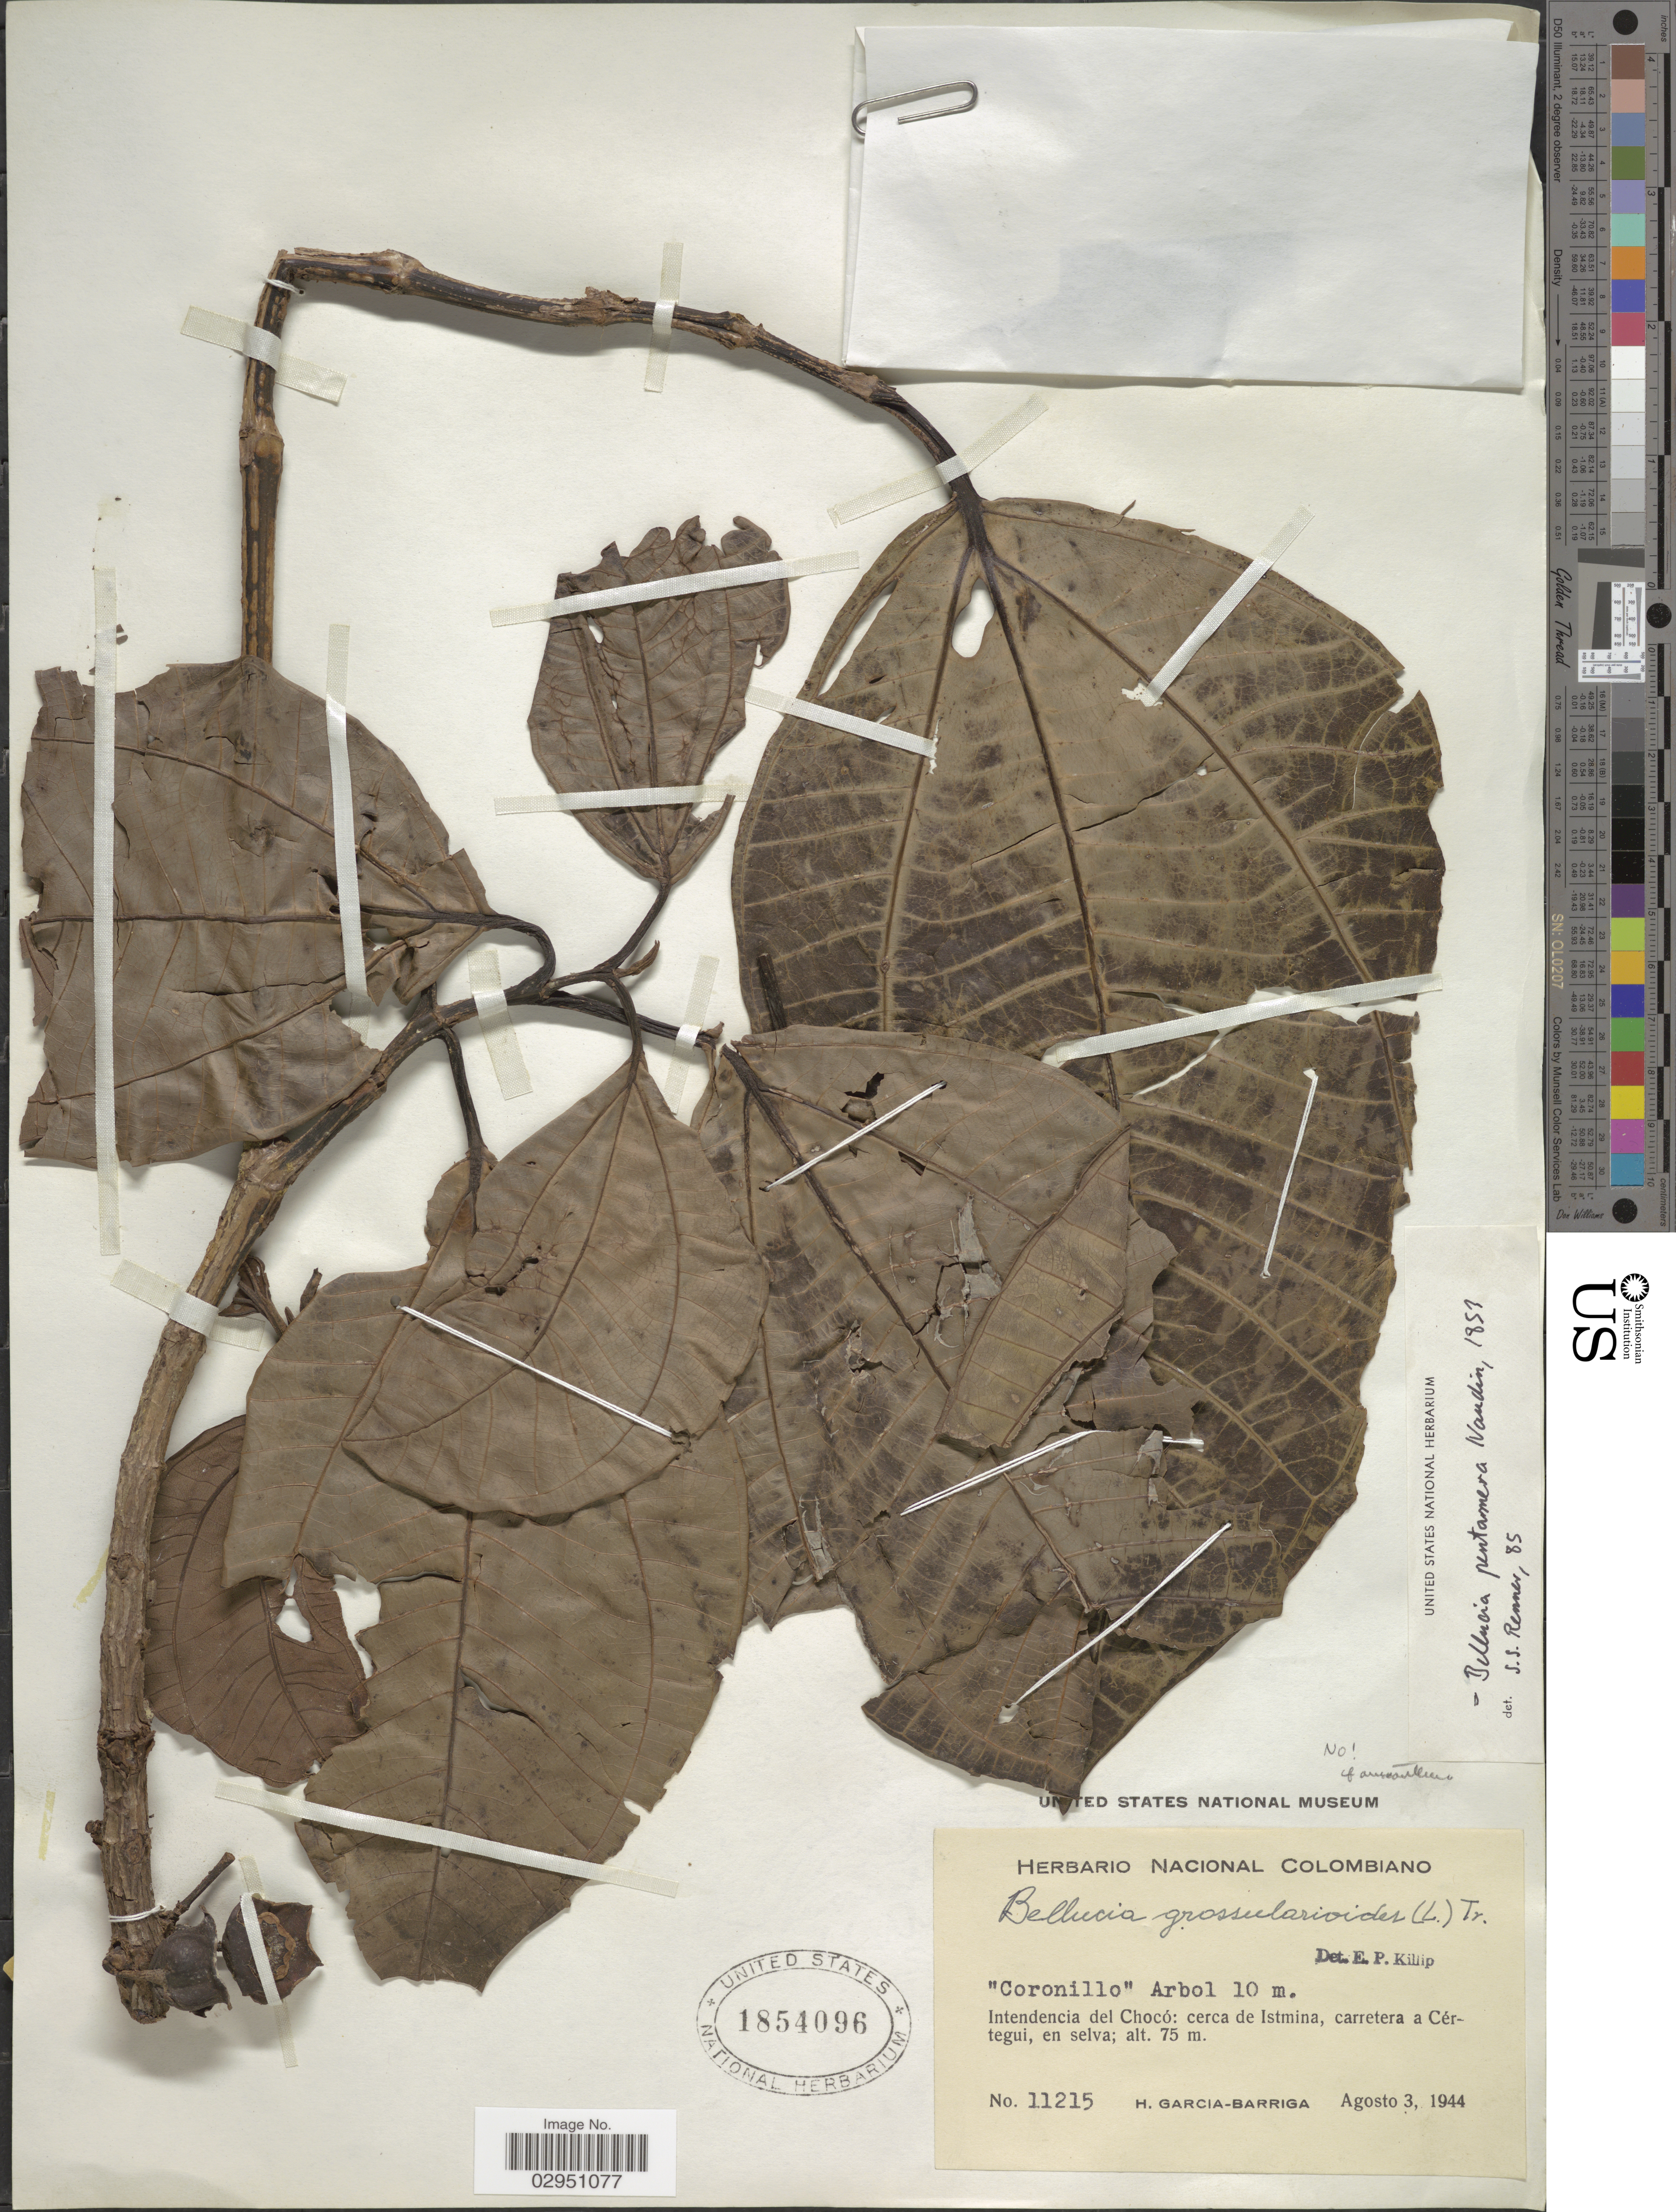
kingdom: Plantae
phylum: Tracheophyta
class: Magnoliopsida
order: Myrtales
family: Melastomataceae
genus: Bellucia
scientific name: Bellucia pentamera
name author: Naudin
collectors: H. García Barriga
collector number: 11215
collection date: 1944-08-03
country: Colombia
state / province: Chocó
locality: Intendencia del Chocó: cerca de Istmina, carretera a Cértegui.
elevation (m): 75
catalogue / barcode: US 1854096